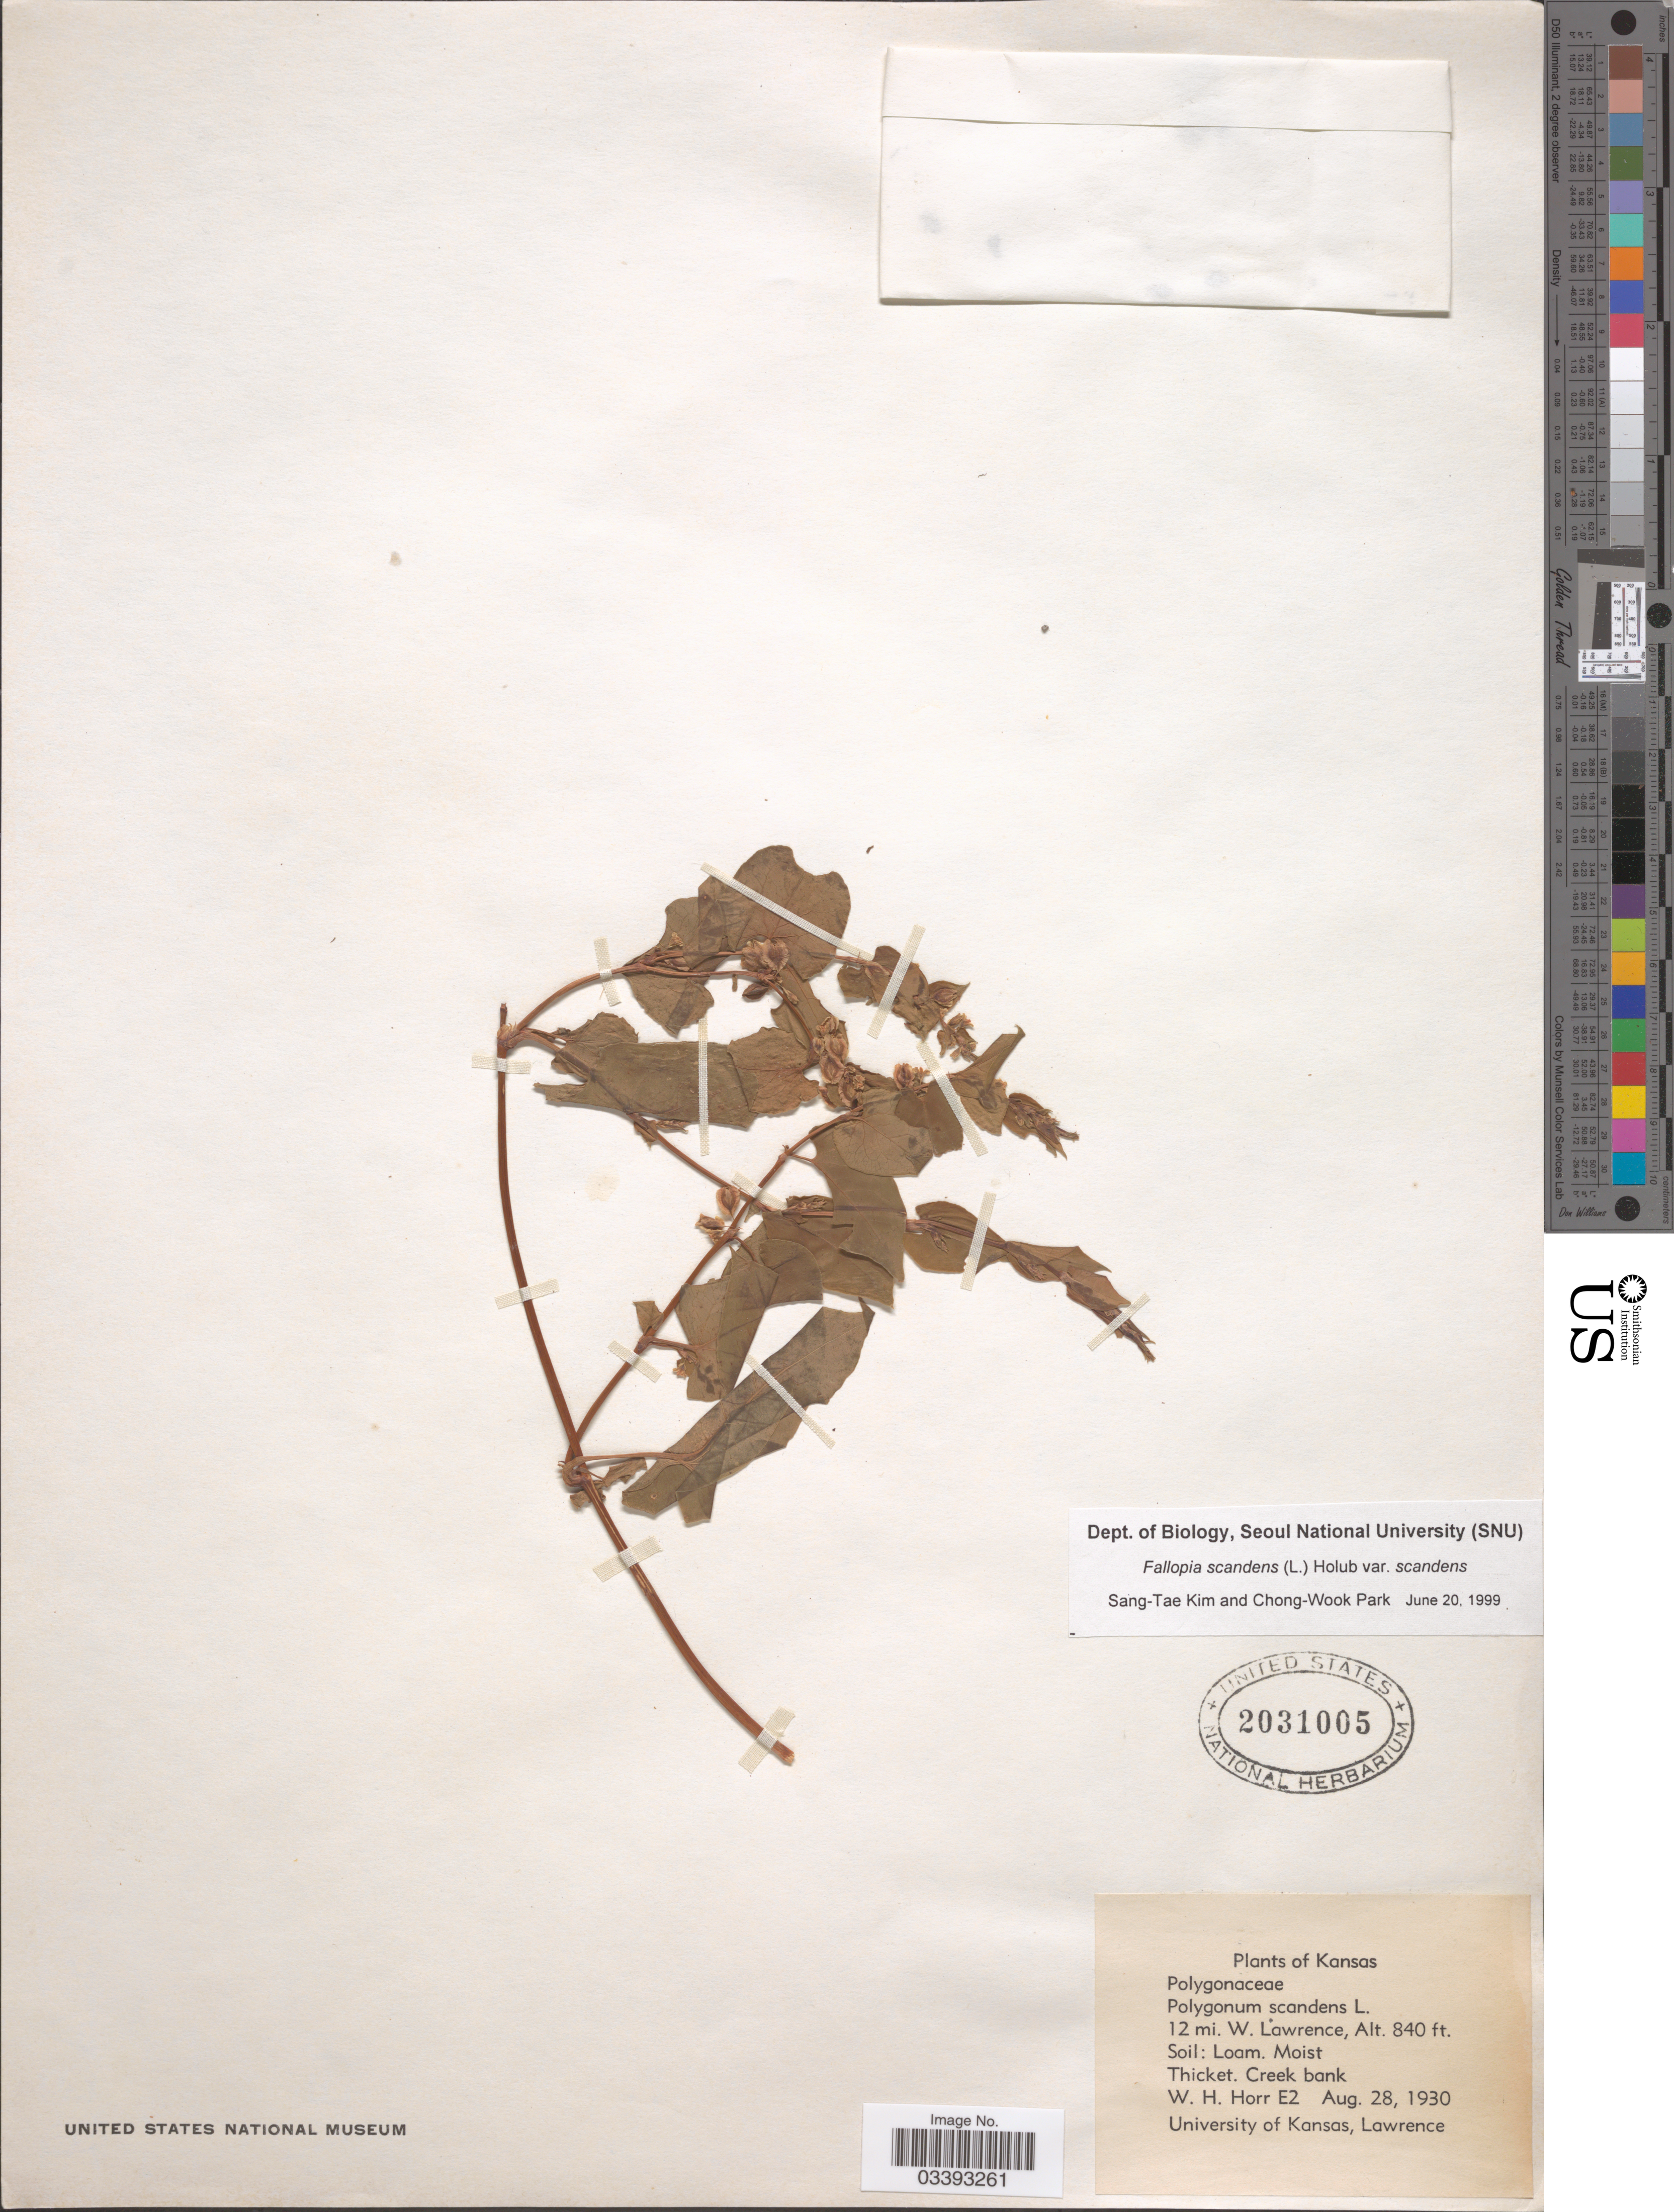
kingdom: Plantae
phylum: Tracheophyta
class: Magnoliopsida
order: Caryophyllales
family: Polygonaceae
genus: Fallopia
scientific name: Fallopia scandens var. scandens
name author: (L.) Holub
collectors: W. H. Horr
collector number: E2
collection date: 1930-08-28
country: United States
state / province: Kansas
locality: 12 mi. W. Lawrence.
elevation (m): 256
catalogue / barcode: US 2031005